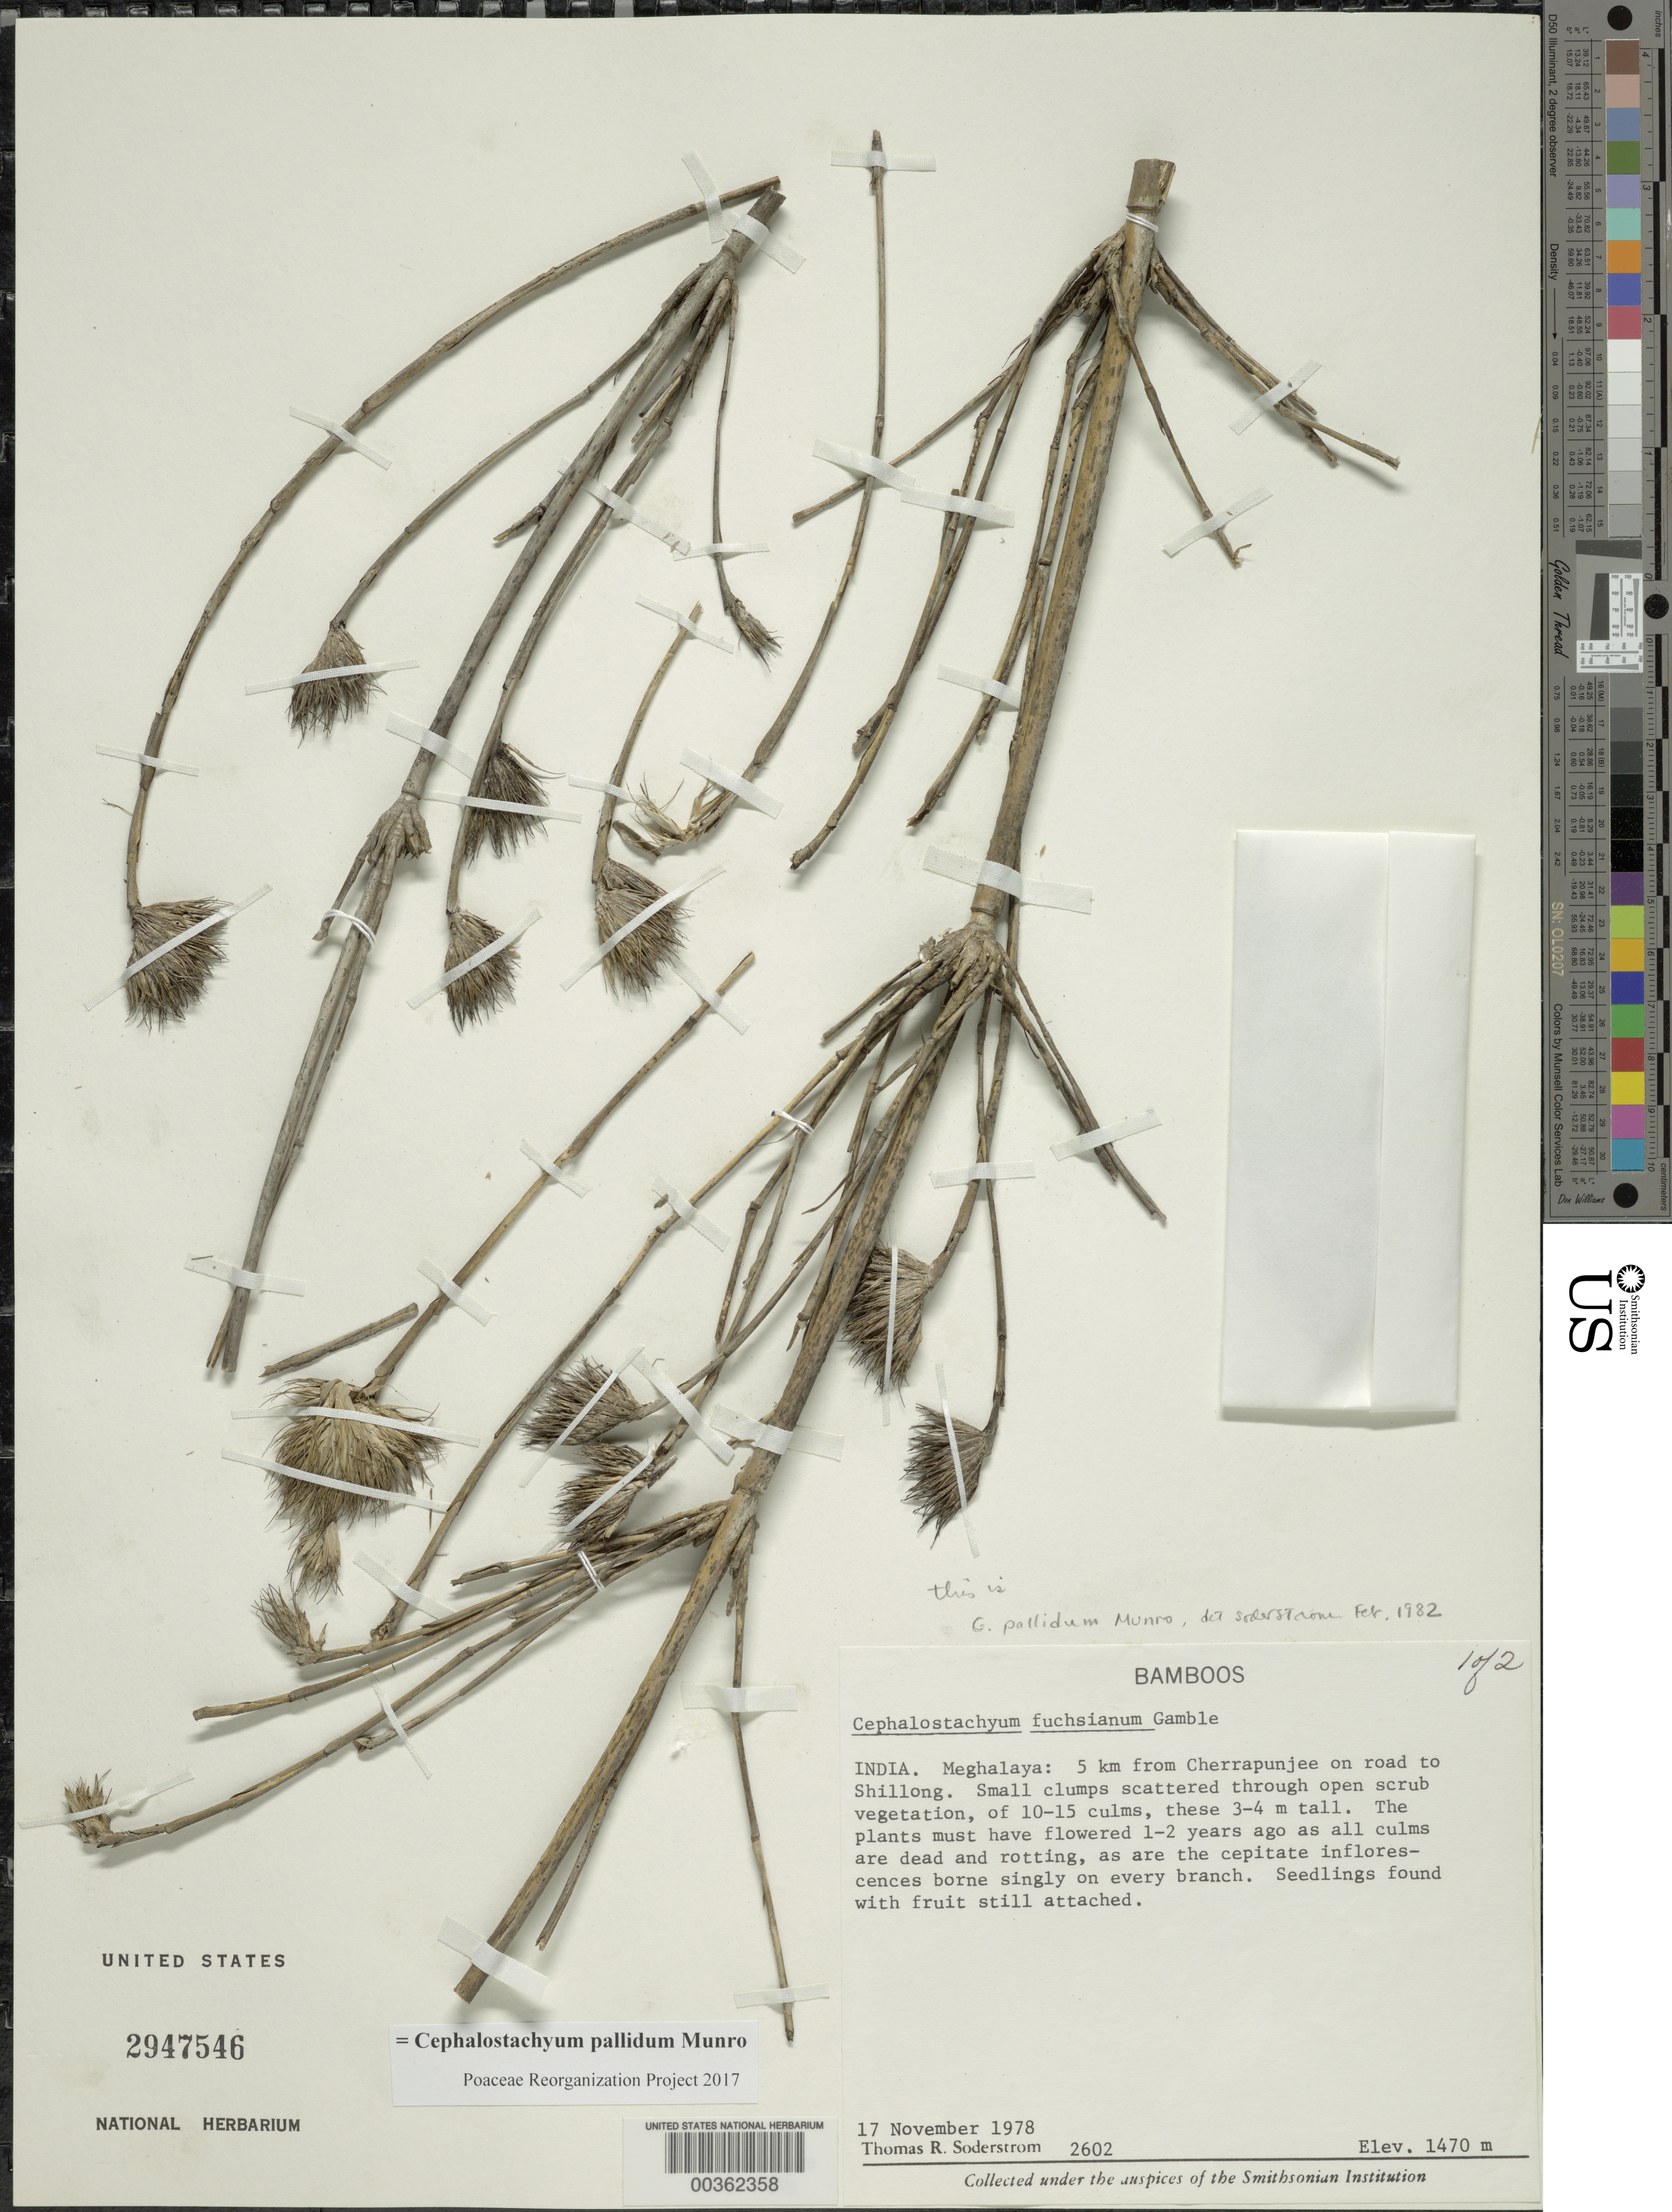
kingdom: Plantae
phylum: Tracheophyta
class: Liliopsida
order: Poales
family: Poaceae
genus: Cephalostachyum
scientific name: Cephalostachyum pallidum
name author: Munro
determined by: Poaceae Reorganization Project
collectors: T. R. Soderstrom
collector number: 2602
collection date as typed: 17 Nov 1978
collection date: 1978-11-17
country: India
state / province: Meghalaya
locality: Meghalaya: cherrapunjee, shillong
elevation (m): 1470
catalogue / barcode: US 2947546